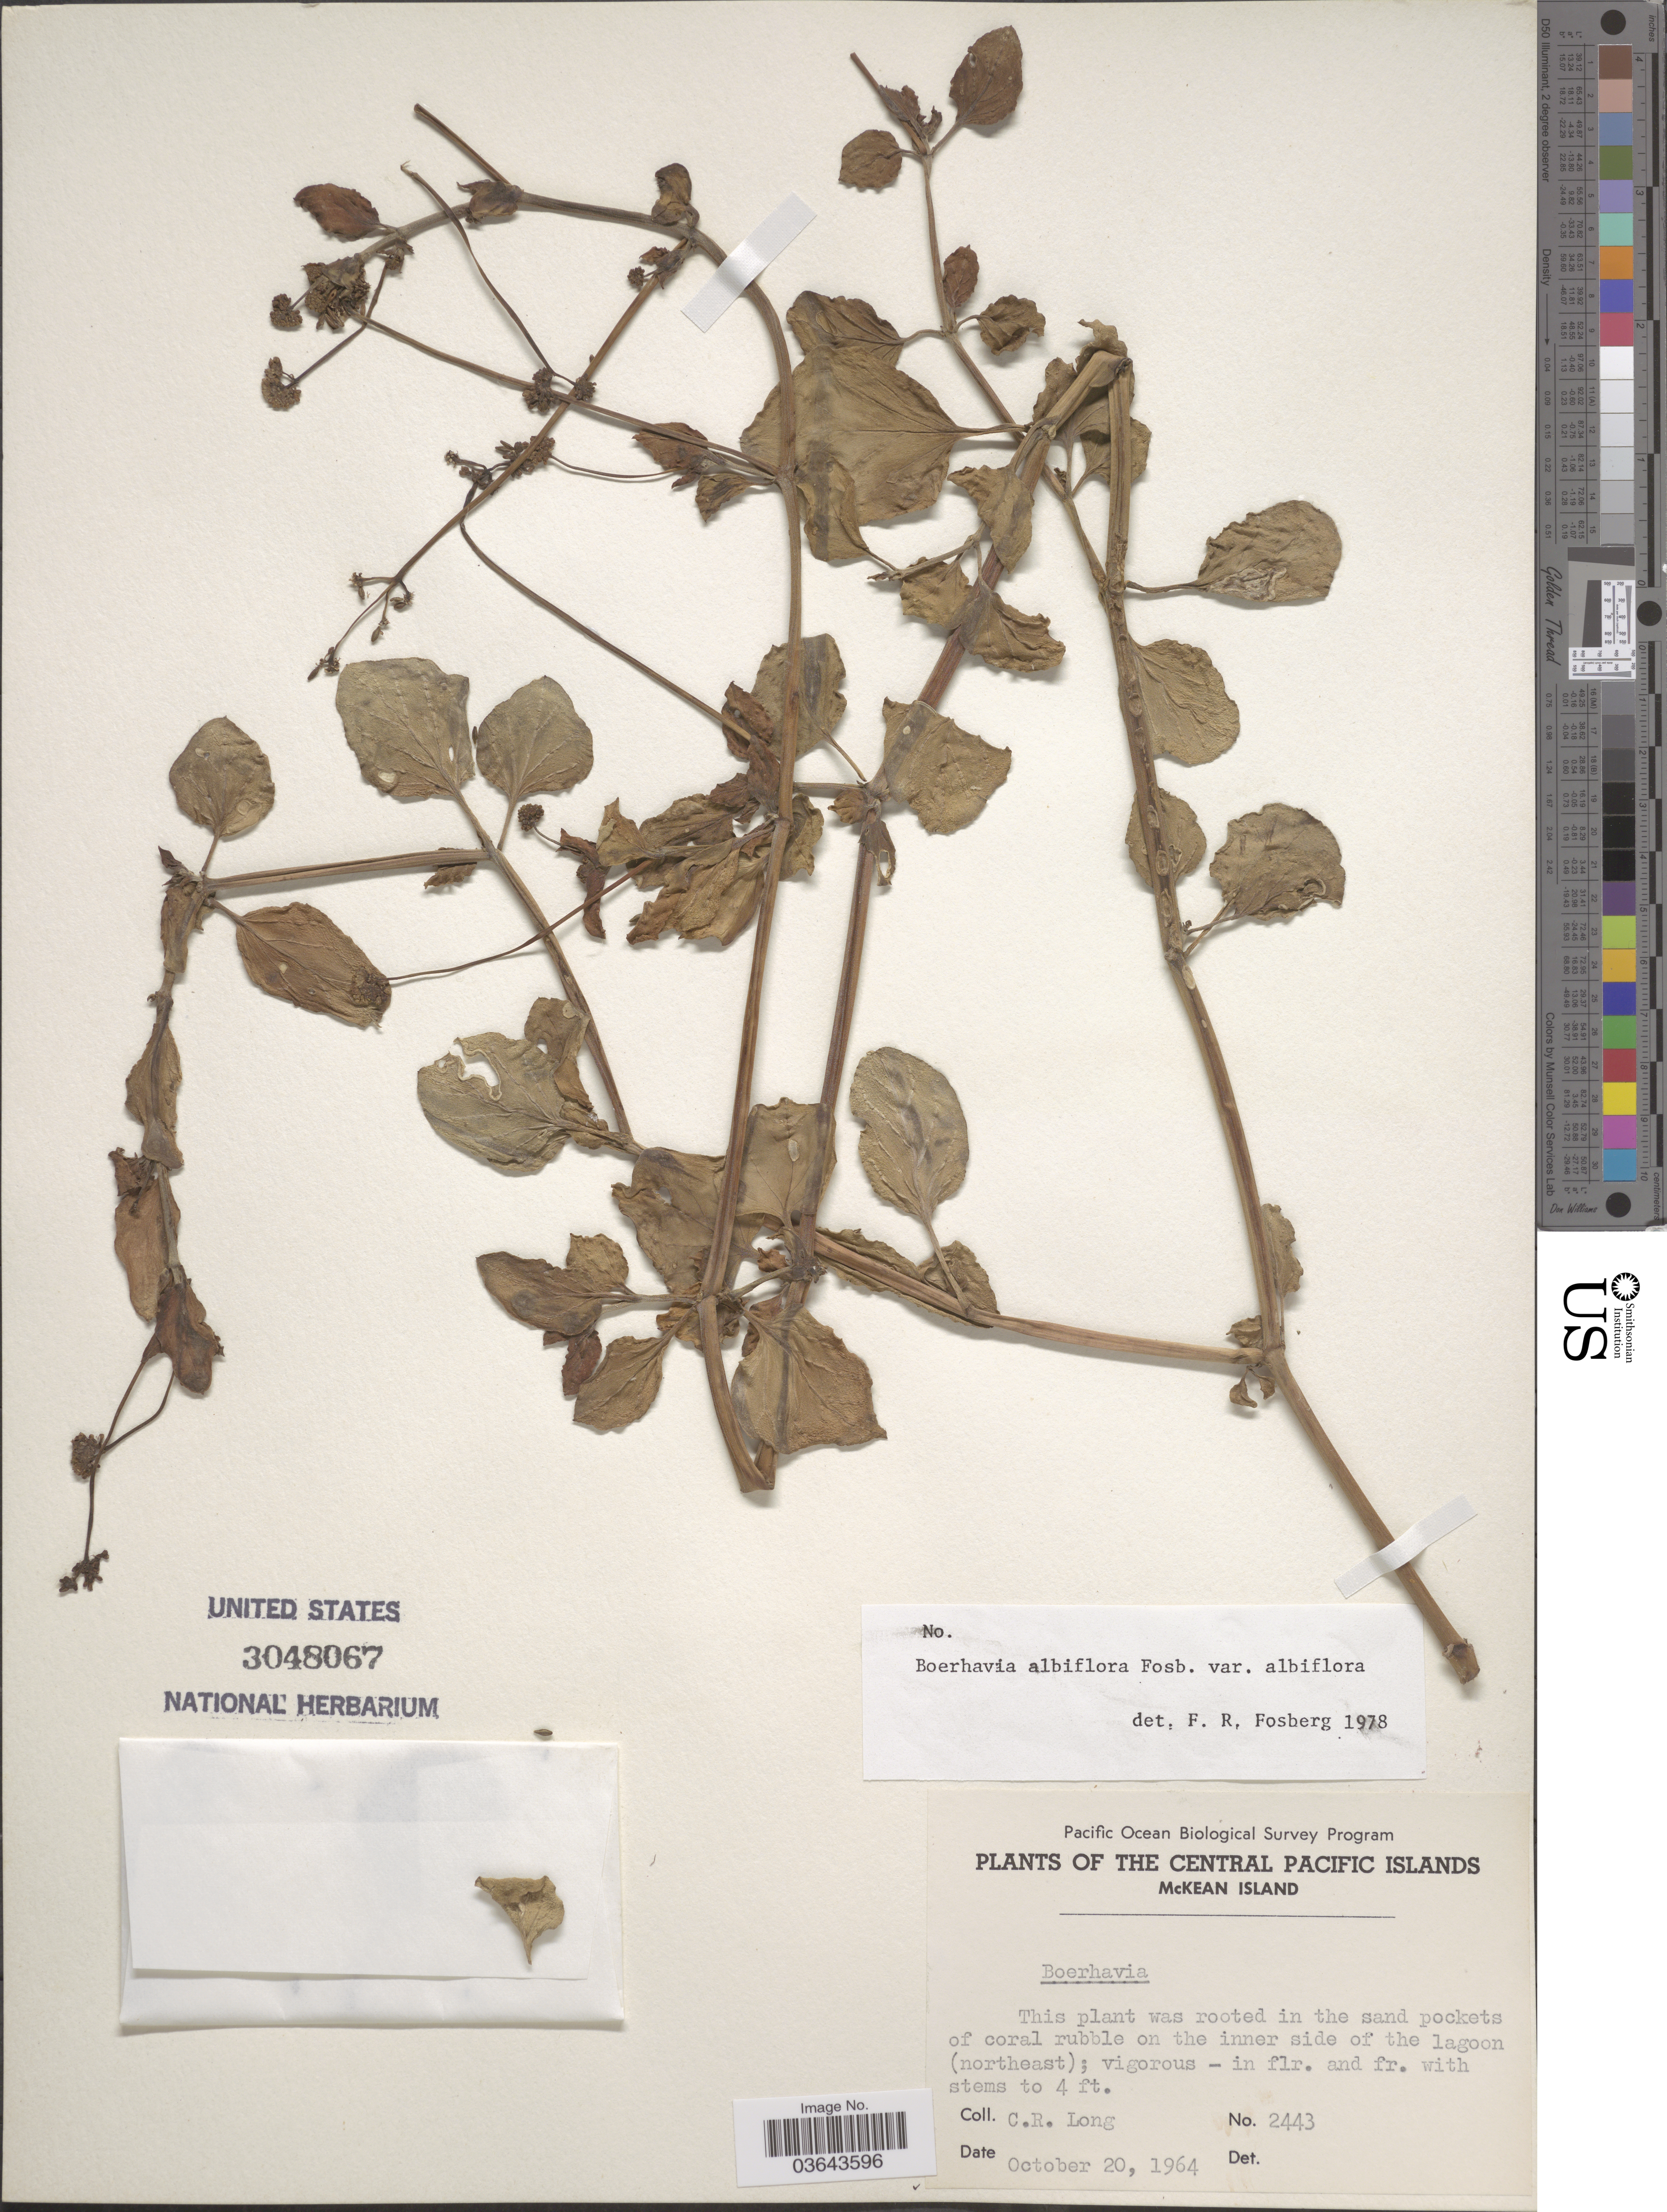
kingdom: Plantae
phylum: Tracheophyta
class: Magnoliopsida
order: Caryophyllales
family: Nyctaginaceae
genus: Boerhavia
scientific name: Boerhavia albiflora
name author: Fosberg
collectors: C. R. Long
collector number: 2443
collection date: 1964-10-20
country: Kiribati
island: McKean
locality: The Central Pacific Islands. McKean Island. On the innder side of the lagoon (northeast).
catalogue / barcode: US 3048067